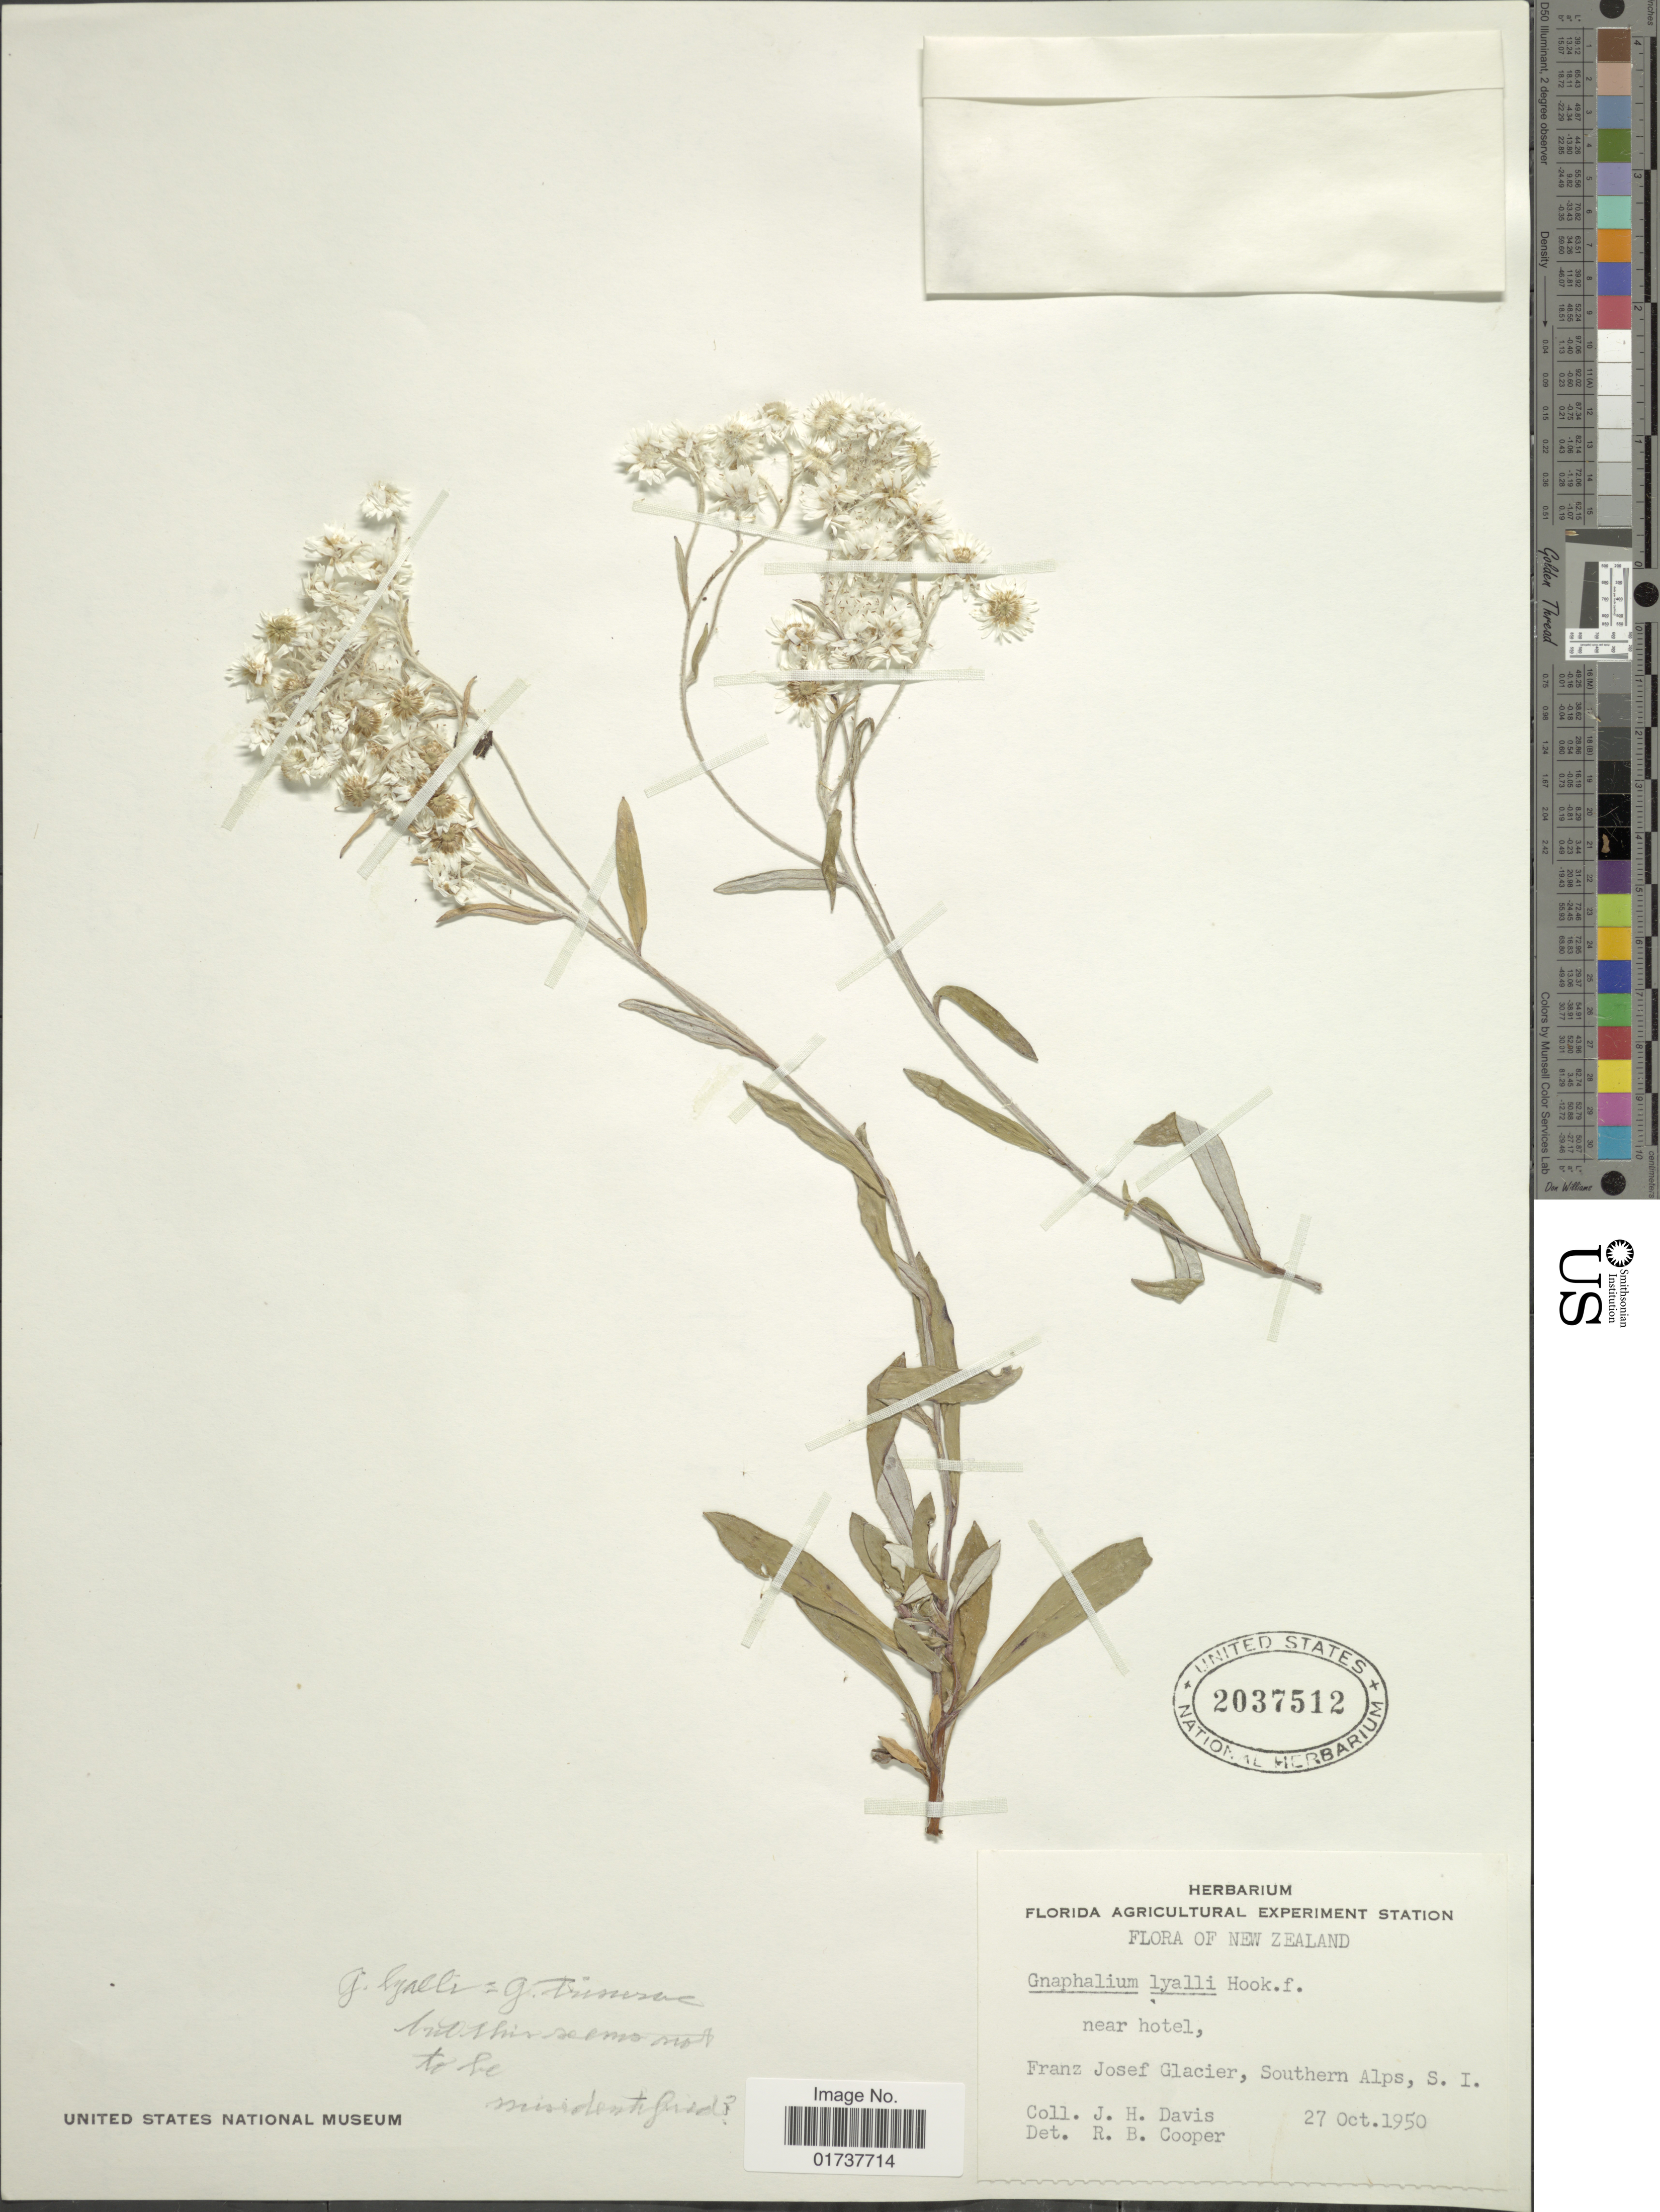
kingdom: Plantae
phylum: Tracheophyta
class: Magnoliopsida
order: Asterales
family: Asteraceae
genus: Gnaphalium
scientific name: Gnaphalium sp.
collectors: J. Davis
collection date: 1950-10-27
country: New Zealand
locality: Near hotel, Franz Josef Glacier, Southern Alps, S.I.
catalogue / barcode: US 2037512